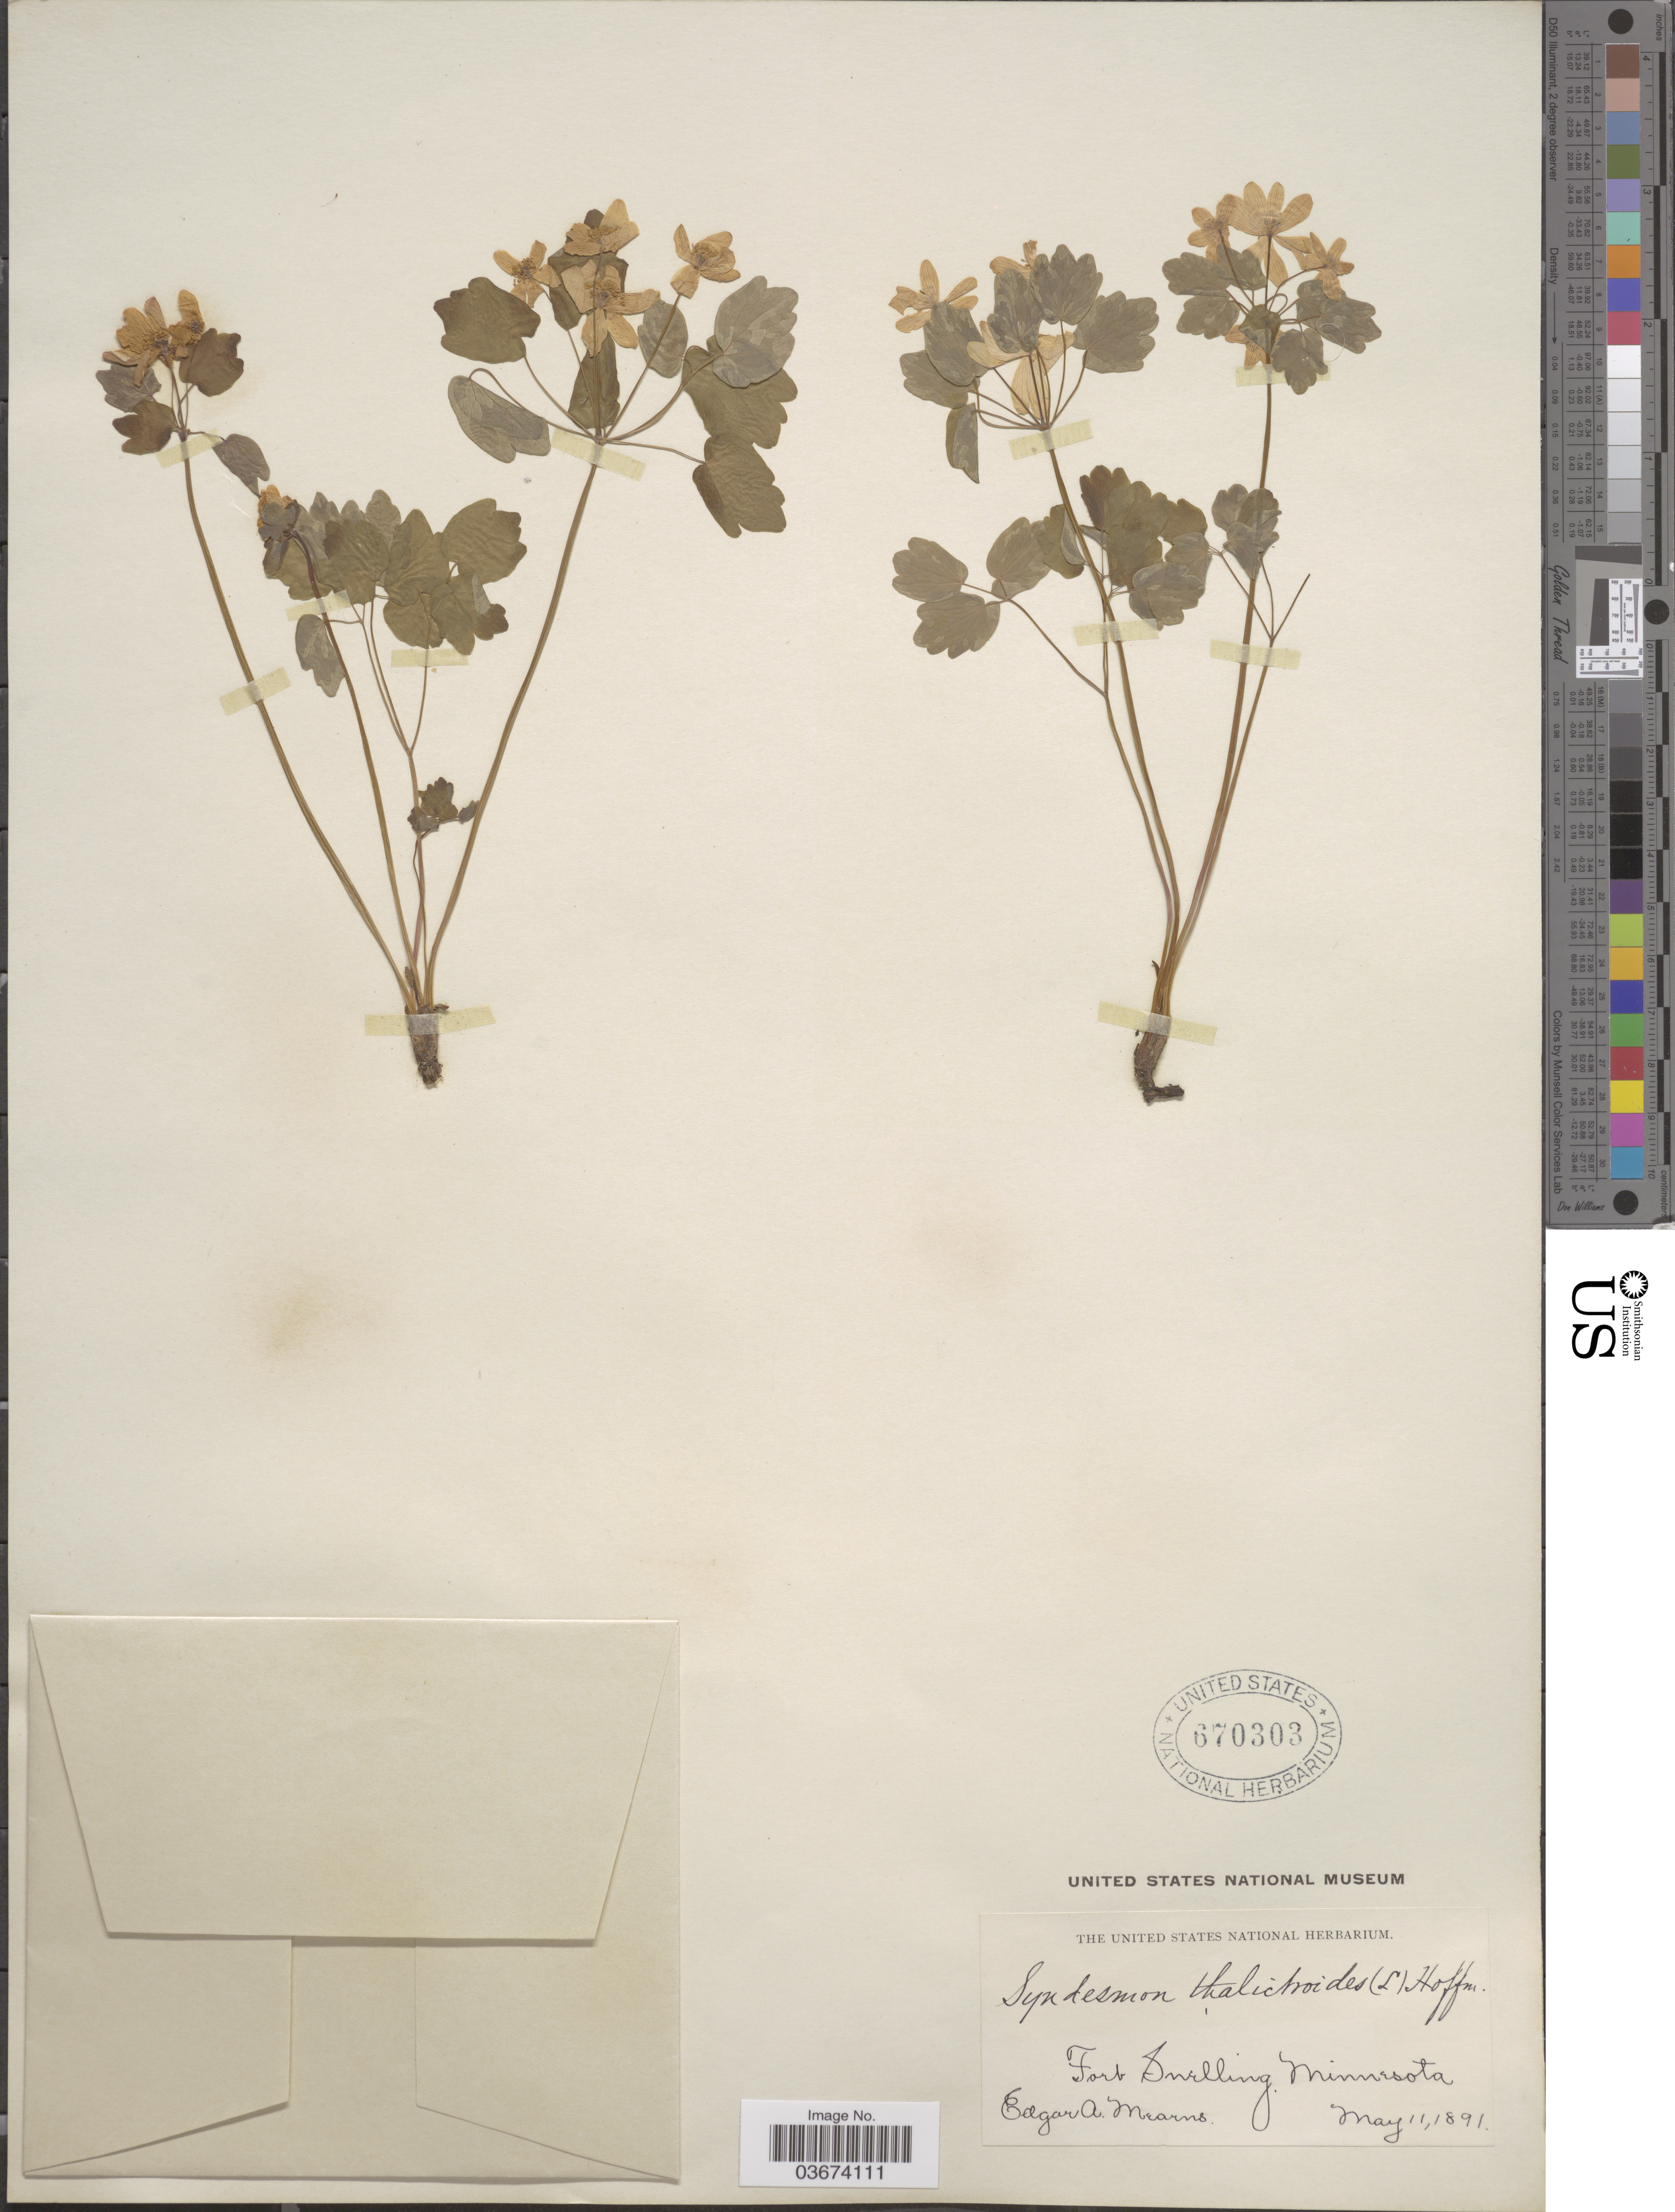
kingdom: Plantae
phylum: Tracheophyta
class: Magnoliopsida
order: Ranunculales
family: Ranunculaceae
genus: Thalictrum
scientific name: Thalictrum thalictroides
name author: (L.) A.J. Eames & B. Boivin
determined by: Strong, M. T., (US), Smithsonian Institution - National Museum of Natural History (UNITED STATES)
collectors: E. A. Mearns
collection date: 1891-05-11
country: United States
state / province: Minnesota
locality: Fort Snelling.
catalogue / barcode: US 670303